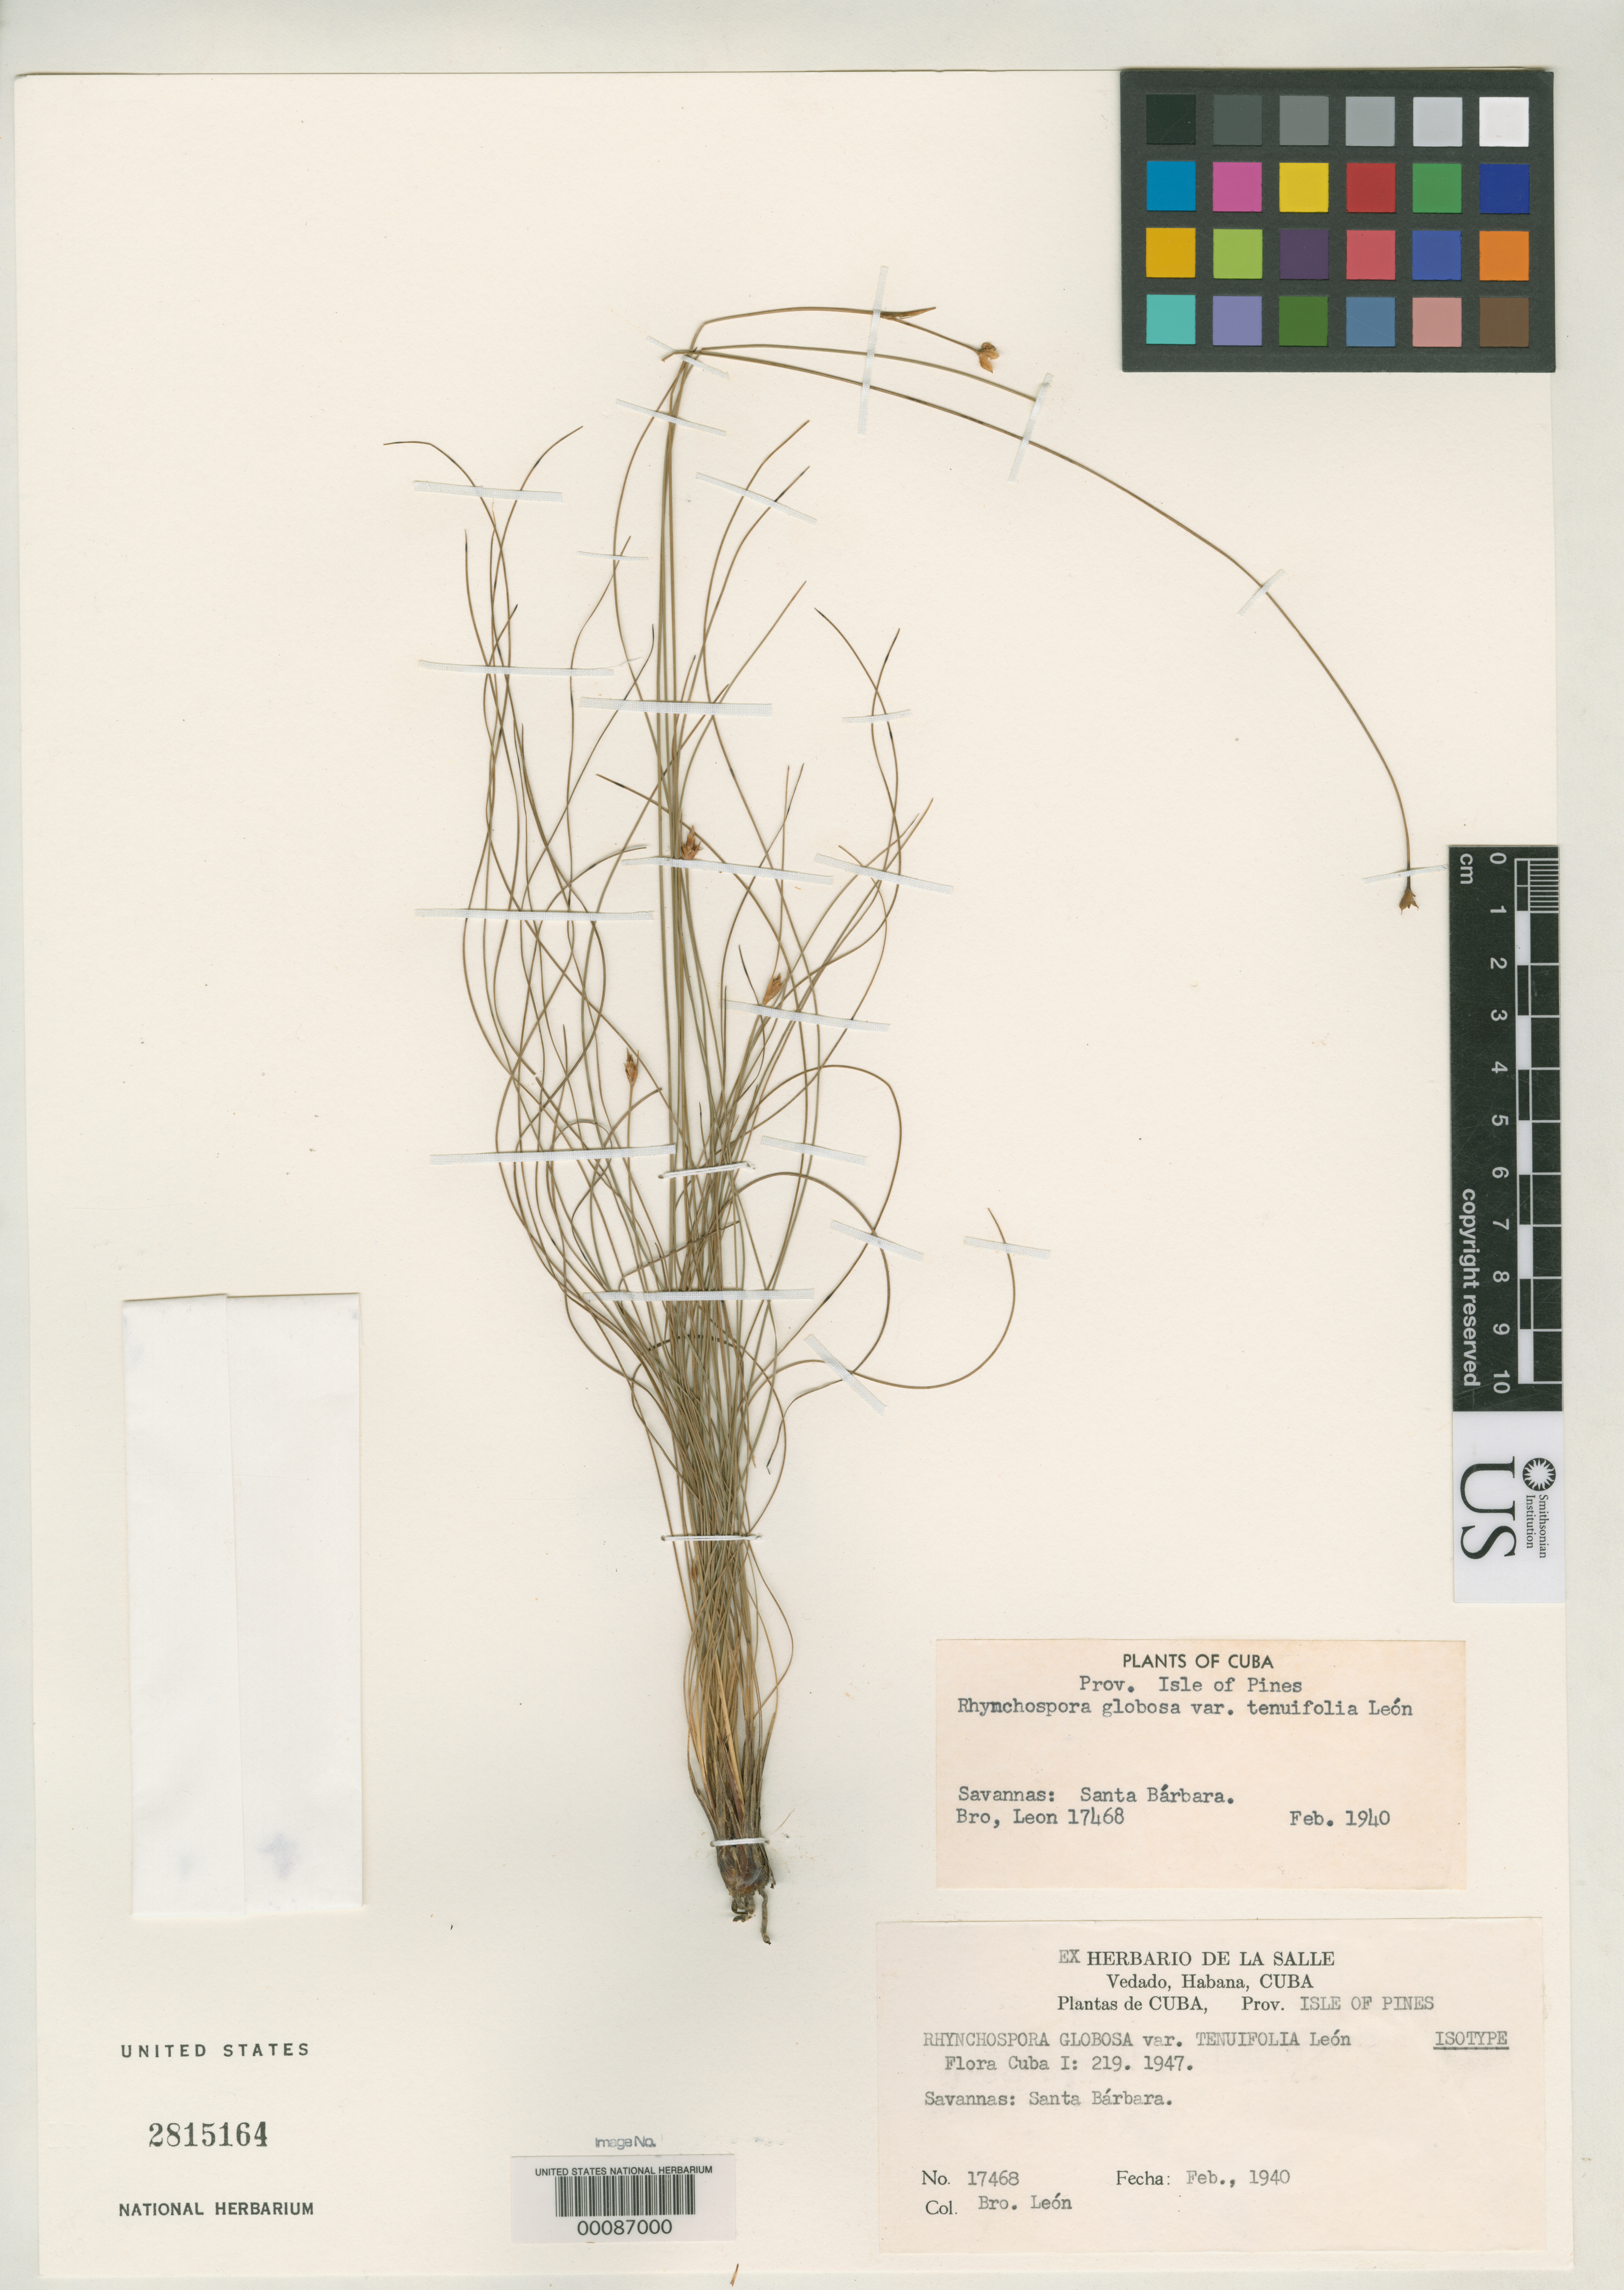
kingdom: Plantae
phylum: Tracheophyta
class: Liliopsida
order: Poales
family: Cyperaceae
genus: Rhynchospora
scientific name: Rhynchospora globosa var. tenuifolia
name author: León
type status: Isotype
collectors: Bro. León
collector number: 17468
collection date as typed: Feb 1940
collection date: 1940-02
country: Cuba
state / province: La Habana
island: Greater Antilles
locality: Isle of Pines.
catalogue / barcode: US 2815164